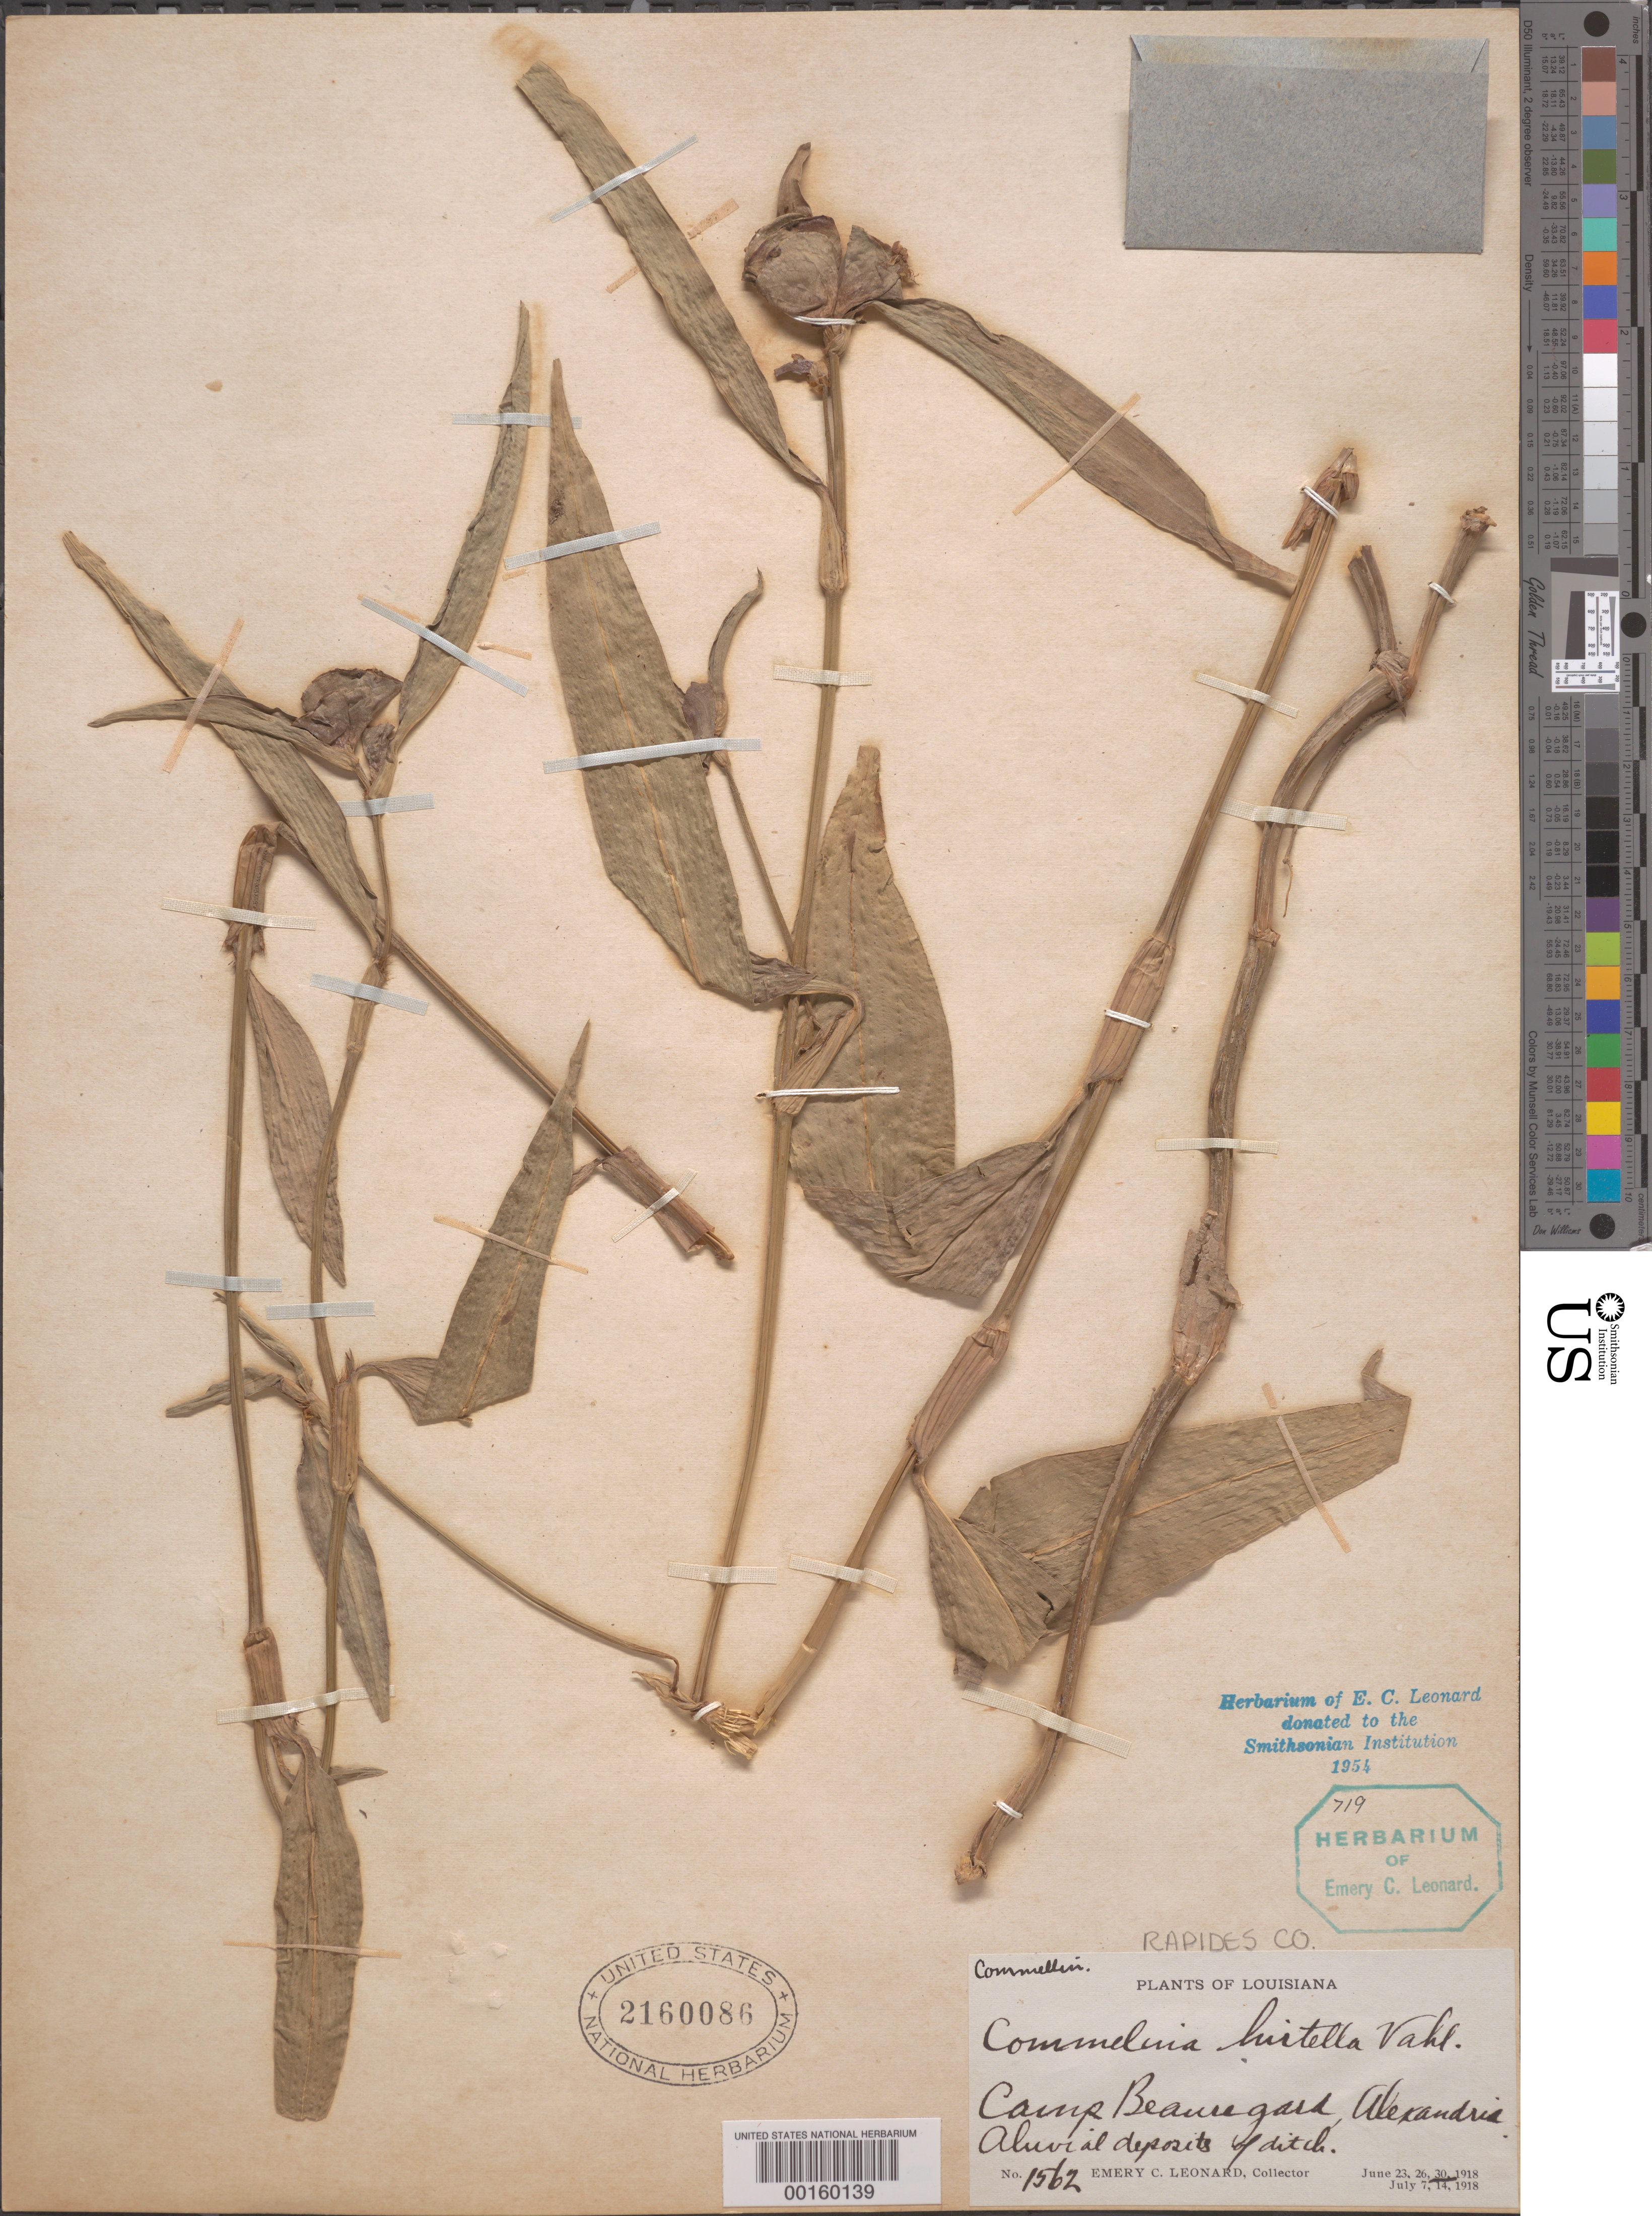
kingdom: Plantae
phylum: Tracheophyta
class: Liliopsida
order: Commelinales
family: Commelinaceae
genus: Commelina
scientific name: Commelina virginica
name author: L.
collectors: E. C. Leonard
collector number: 1562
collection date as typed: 30 Jun 1918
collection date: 1918-06-30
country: United States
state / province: Louisiana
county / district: Rapides Parish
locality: Camp beauregard, alexandria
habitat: Alluvial deposits of ditch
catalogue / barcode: US 2160086